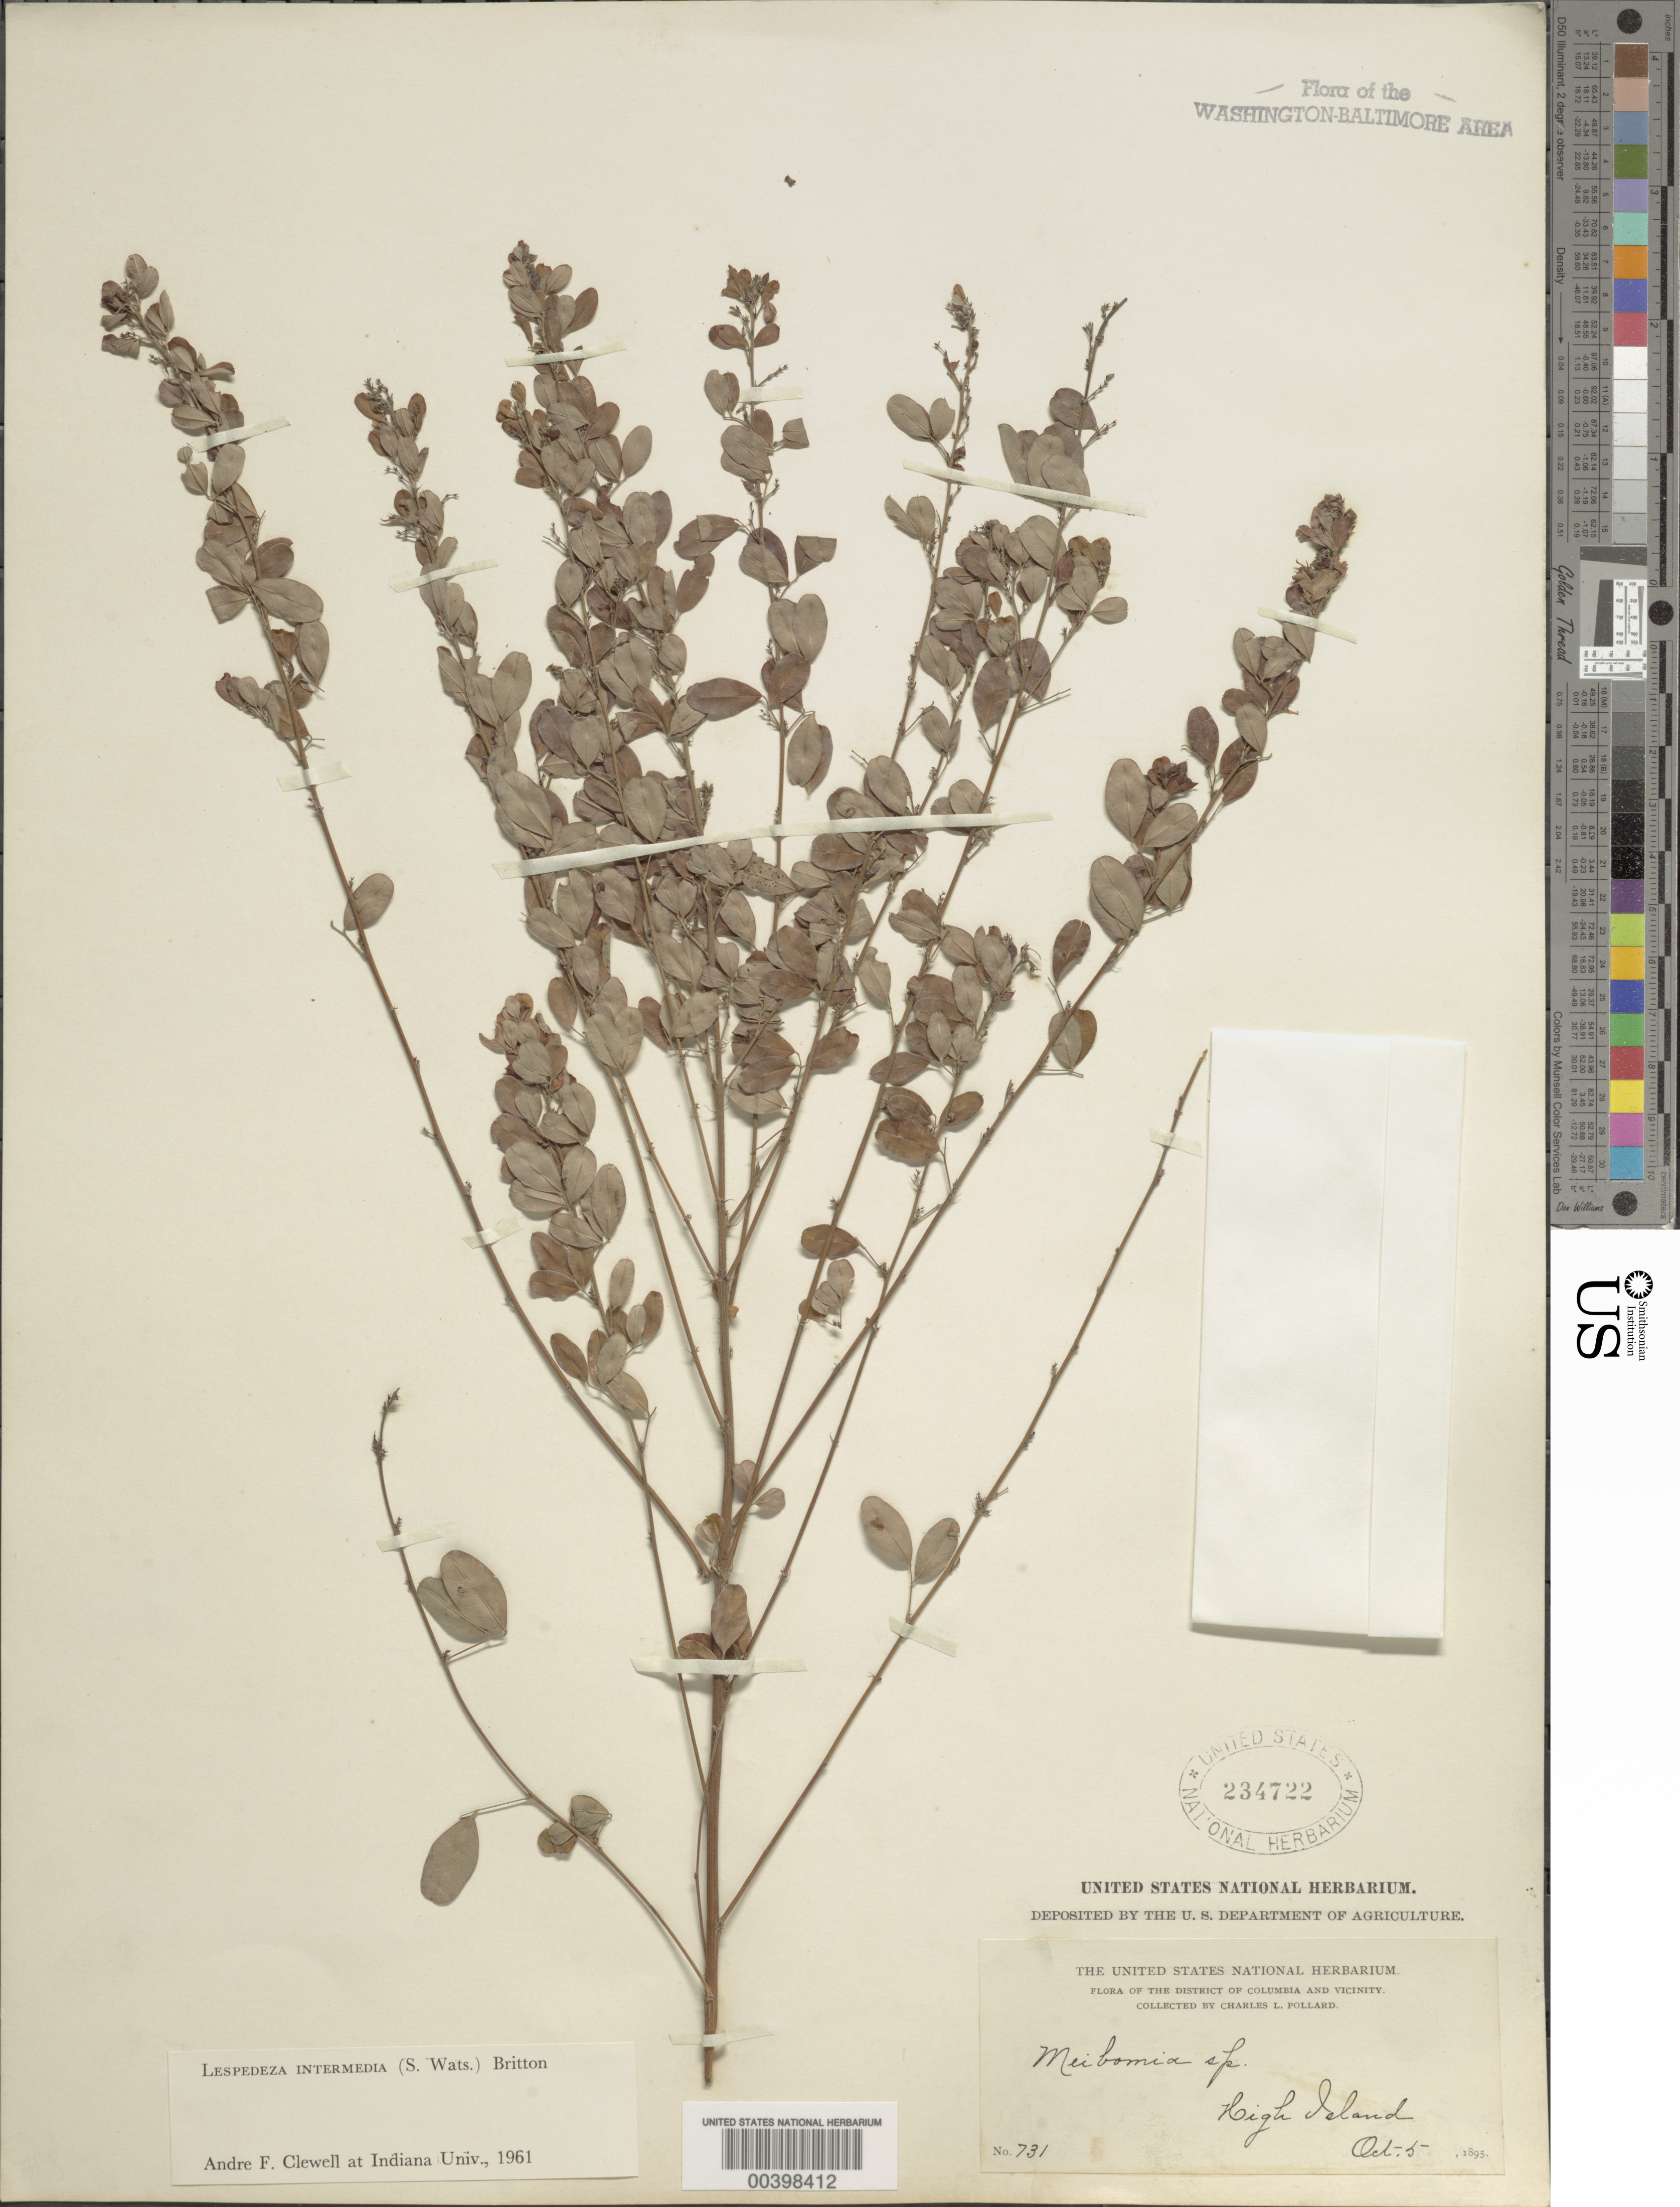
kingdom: Plantae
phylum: Tracheophyta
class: Magnoliopsida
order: Fabales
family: Fabaceae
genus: Lespedeza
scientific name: Lespedeza intermedia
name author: (S. Watson) Britton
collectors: C. L. Pollard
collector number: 731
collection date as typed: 05 Oct 1895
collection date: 1895-10-05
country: United States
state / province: Maryland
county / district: Montgomery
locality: High Island C. & O. Canal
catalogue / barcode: US 234722